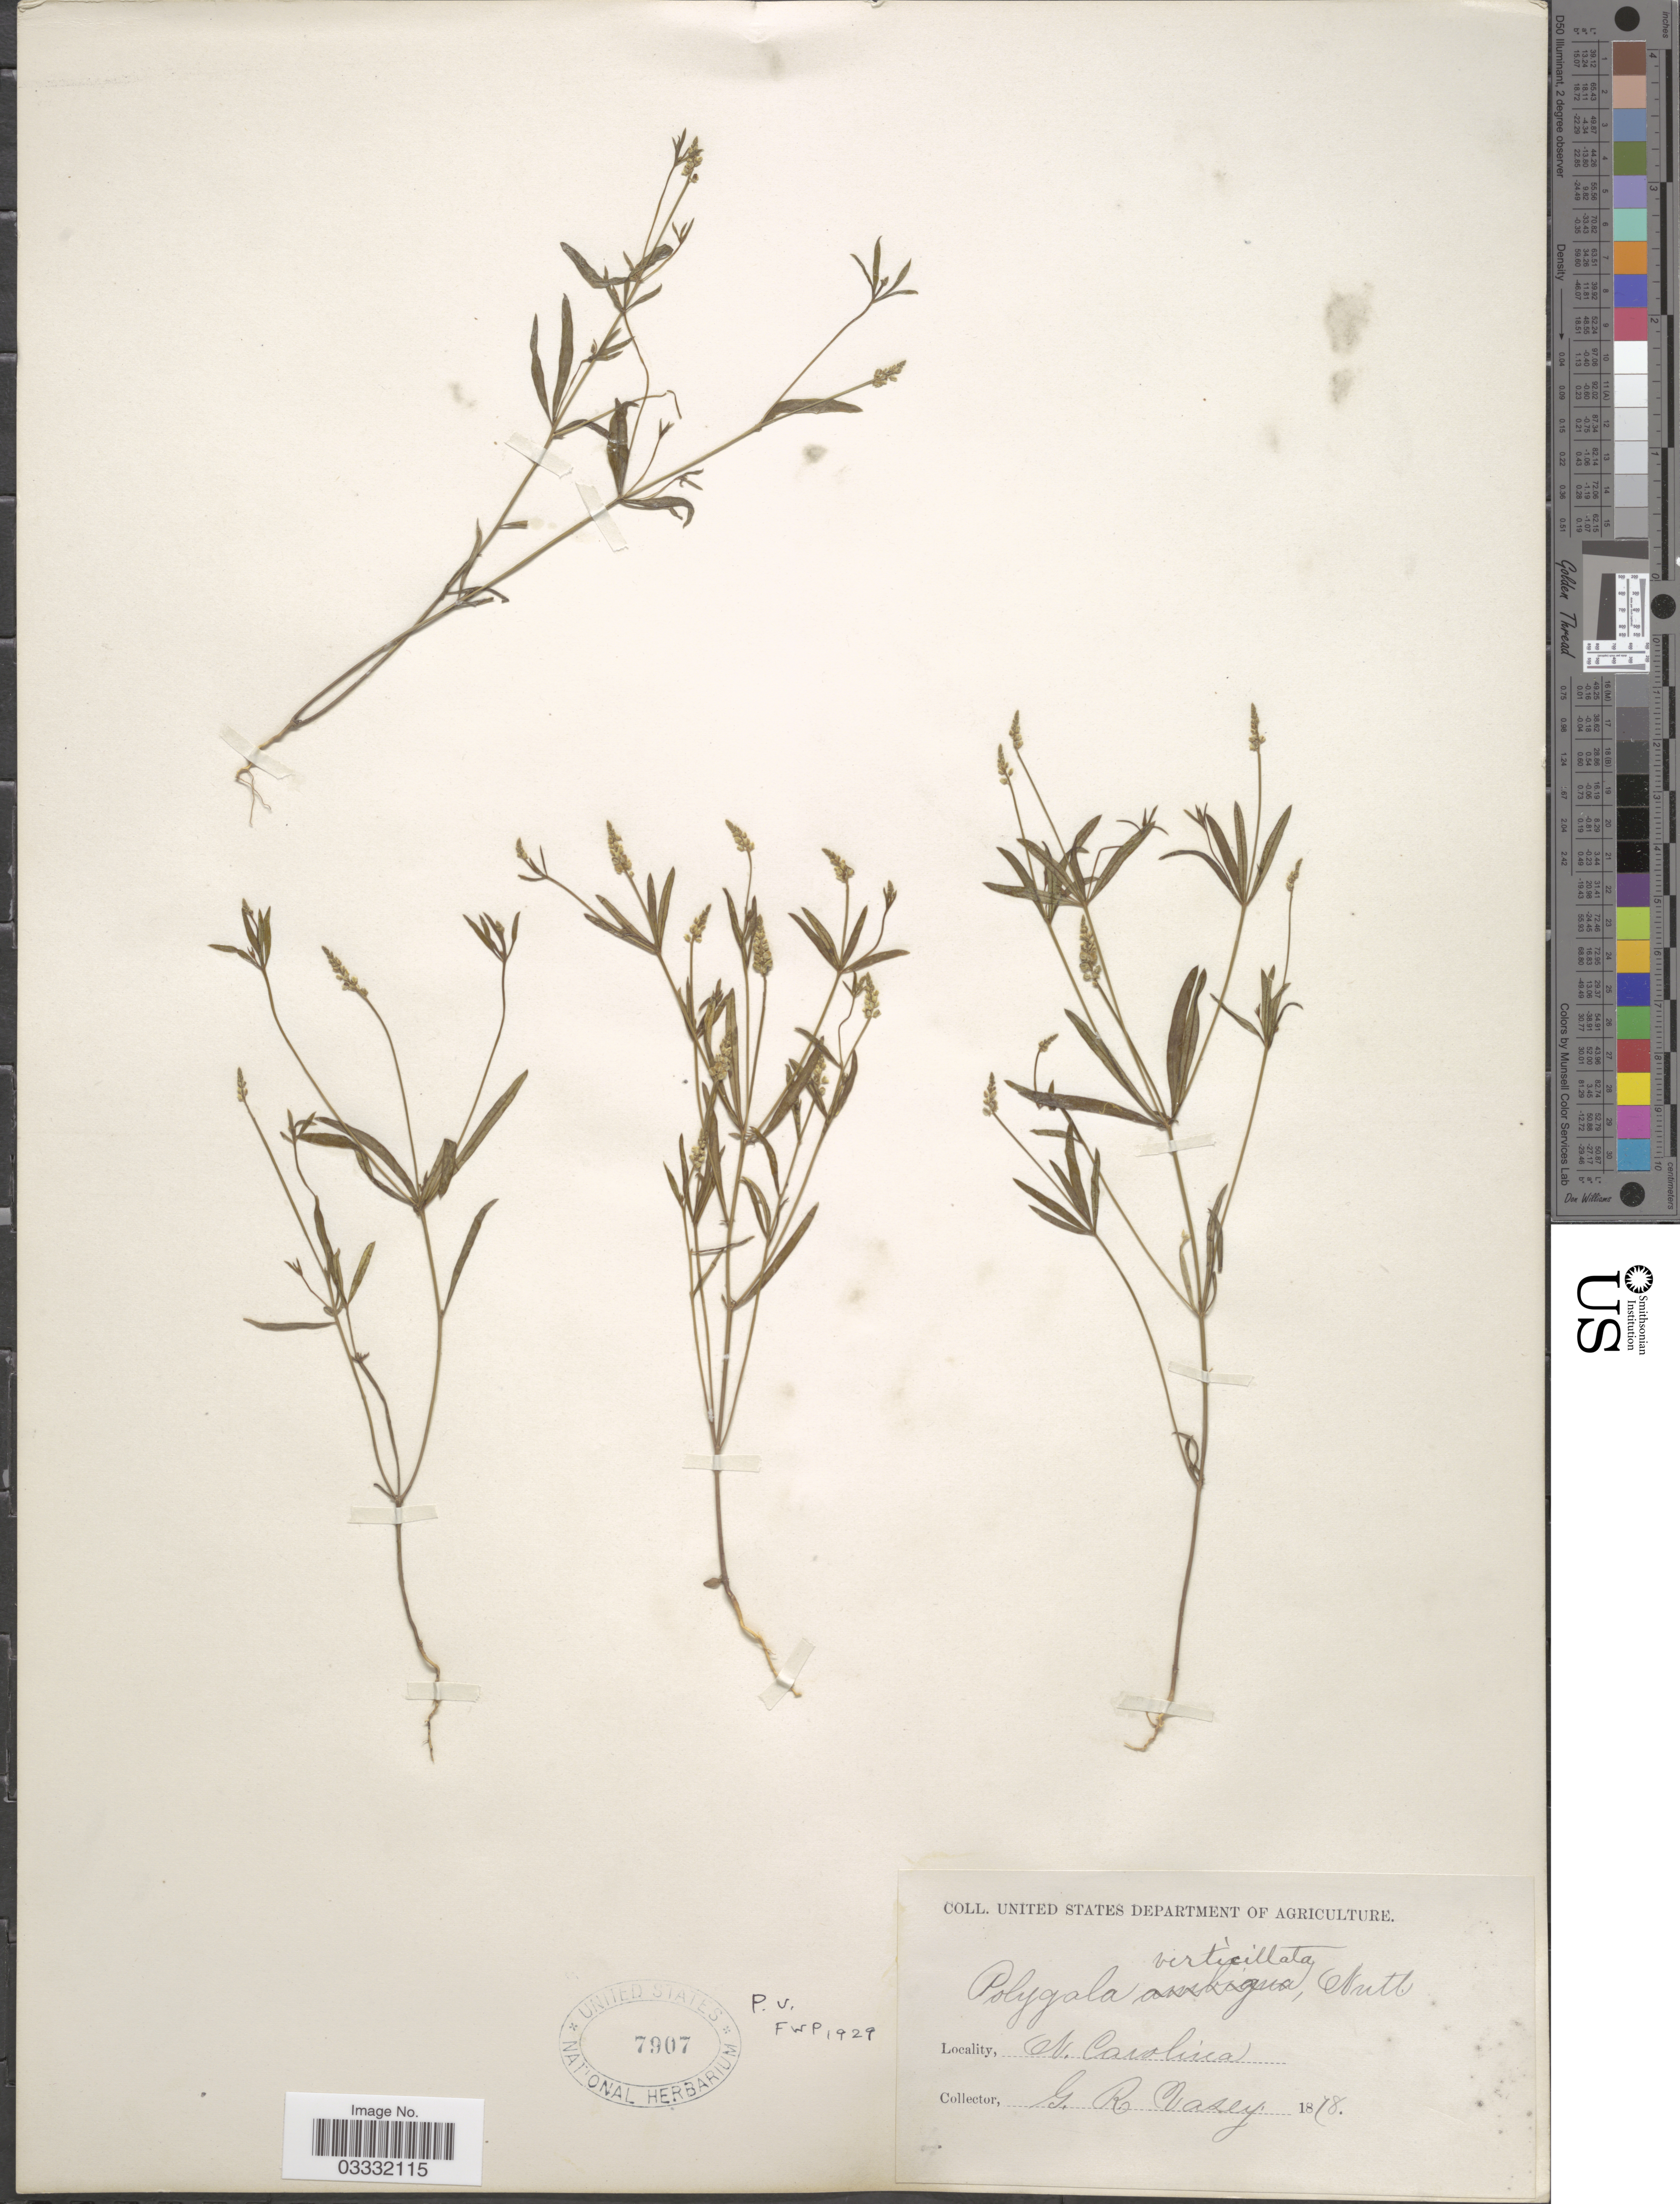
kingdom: Plantae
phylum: Tracheophyta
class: Magnoliopsida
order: Fabales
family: Polygalaceae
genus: Polygala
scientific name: Polygala verticillata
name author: L.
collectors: G. R. Vasey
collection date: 1878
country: United States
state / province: North Carolina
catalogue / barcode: US 7907